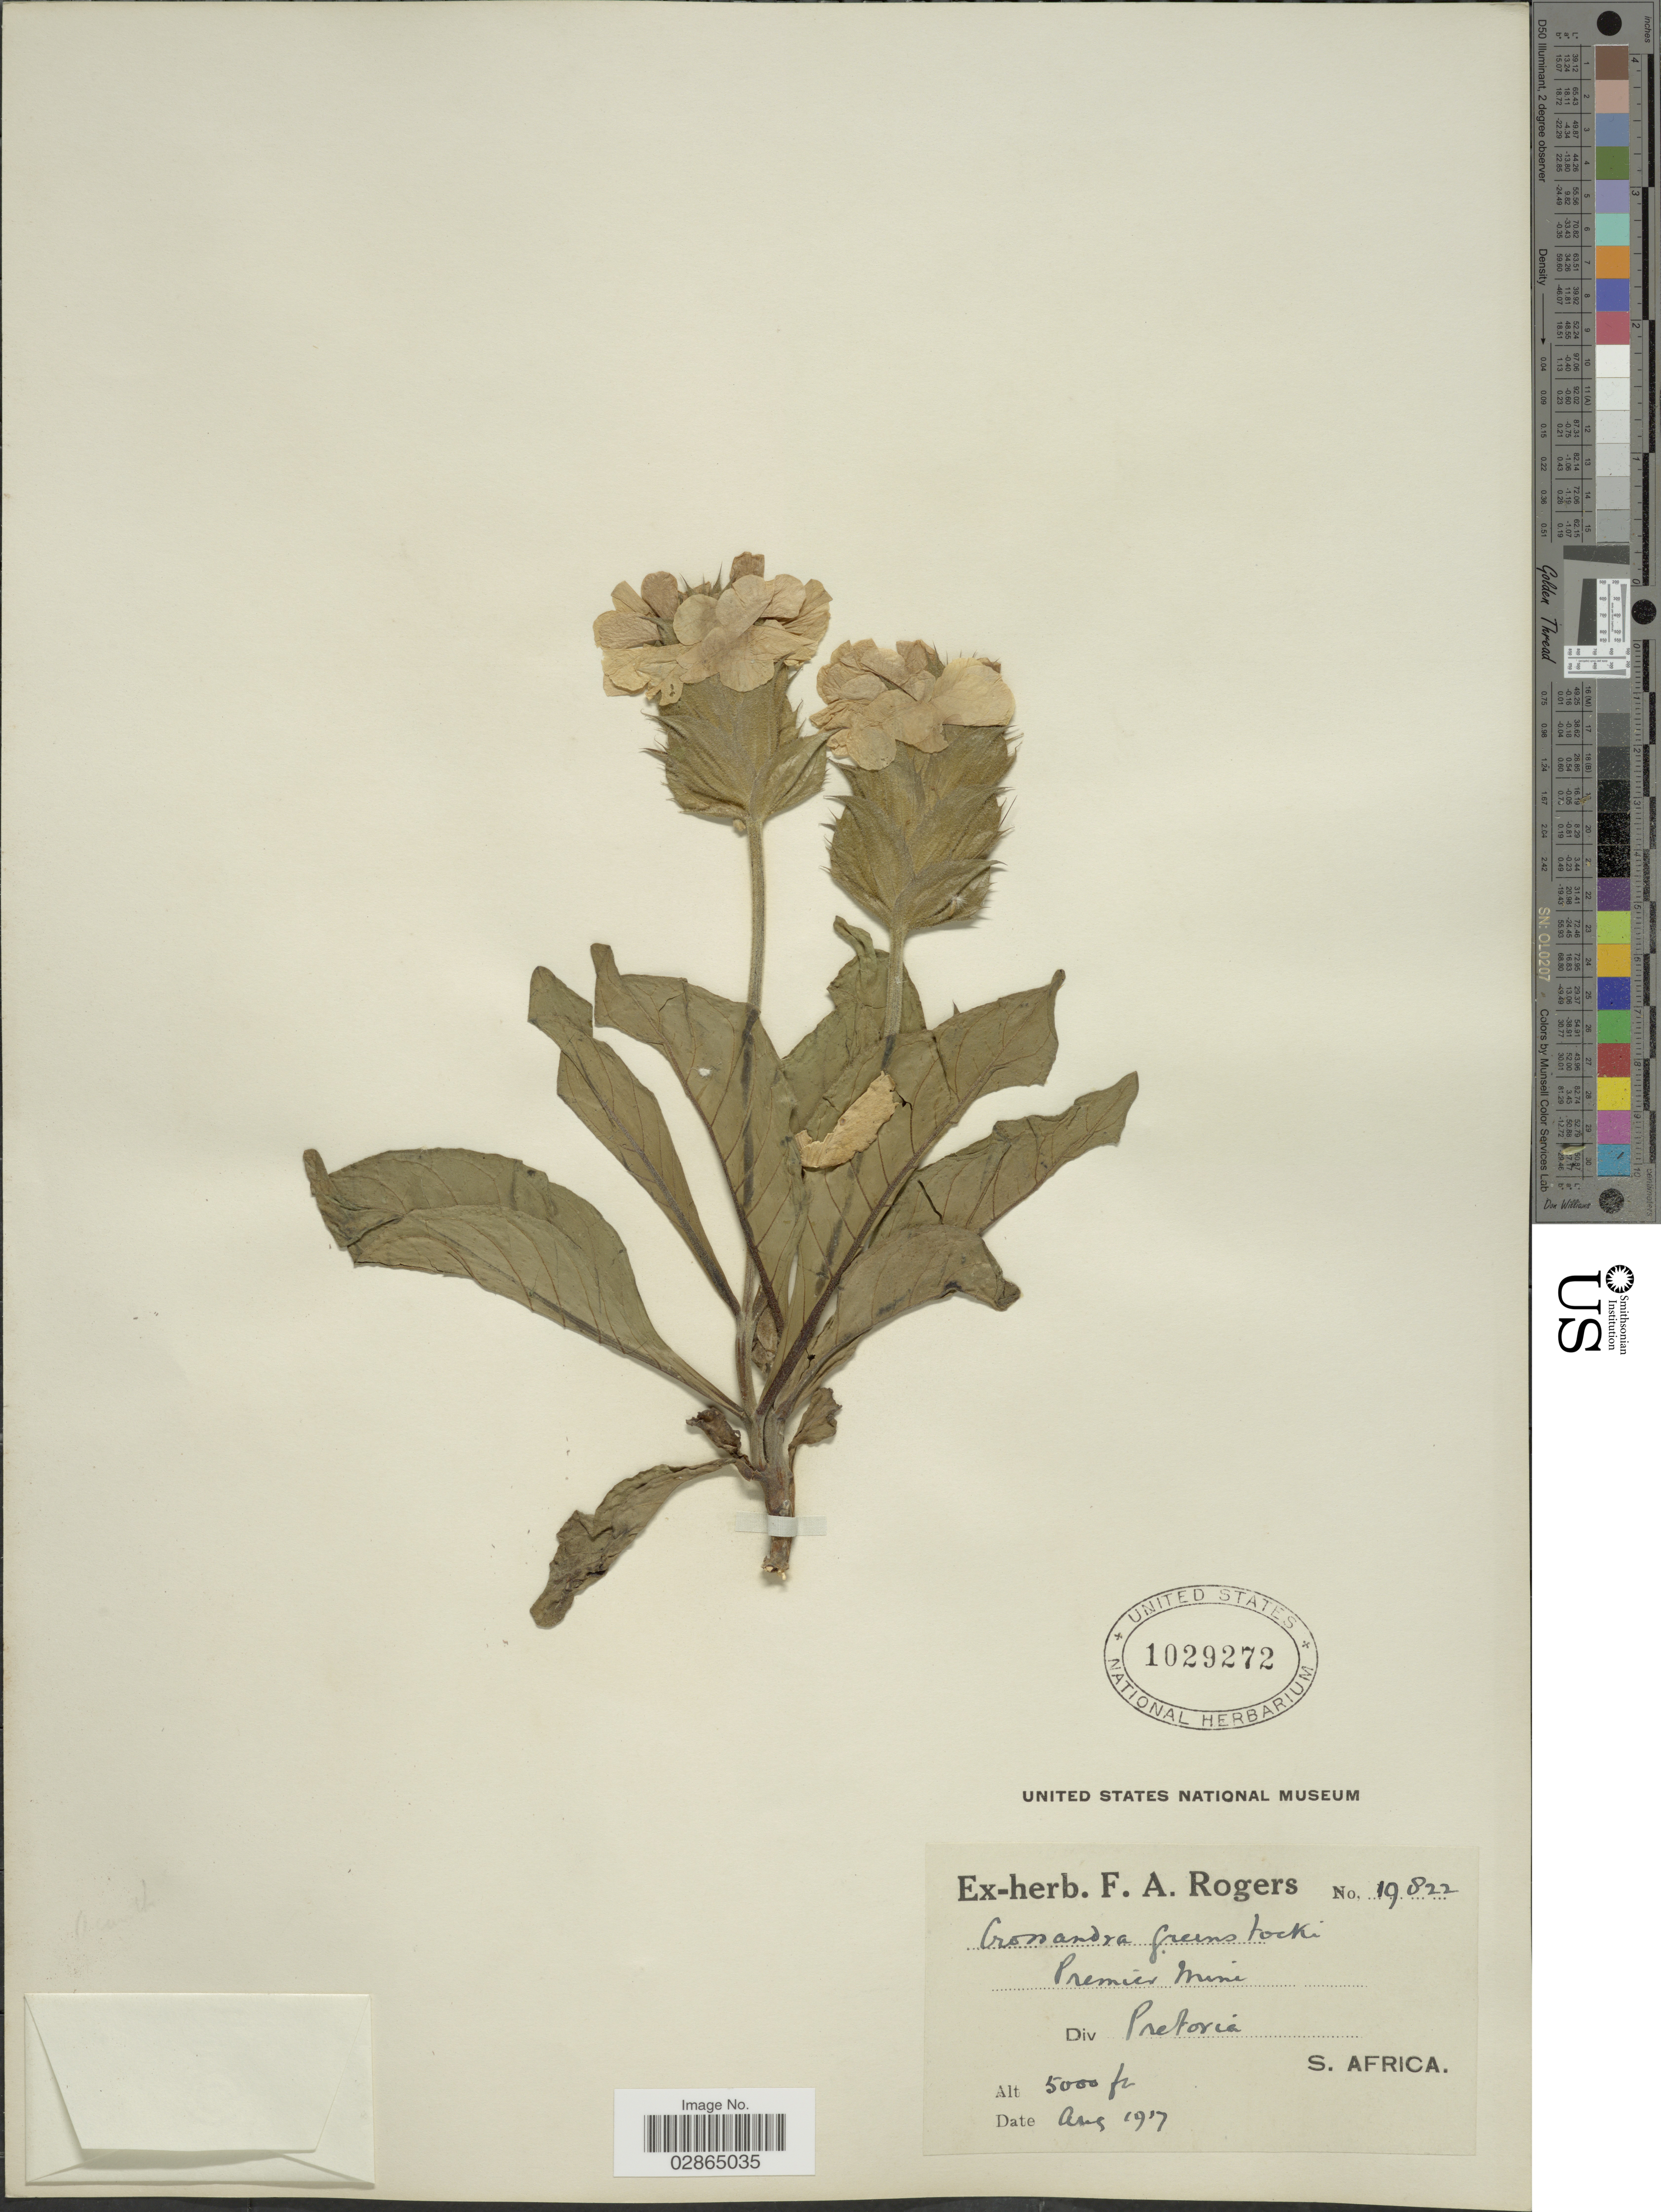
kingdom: Plantae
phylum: Tracheophyta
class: Magnoliopsida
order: Lamiales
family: Acanthaceae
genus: Crossandra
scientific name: Crossandra greenstockii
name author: S. Moore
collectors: ex herb. F. A. Rogers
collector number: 19822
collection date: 1917-08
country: South Africa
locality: Premier Mine. Div. Pretoria. S. Africa.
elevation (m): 1524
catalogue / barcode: US 1029272